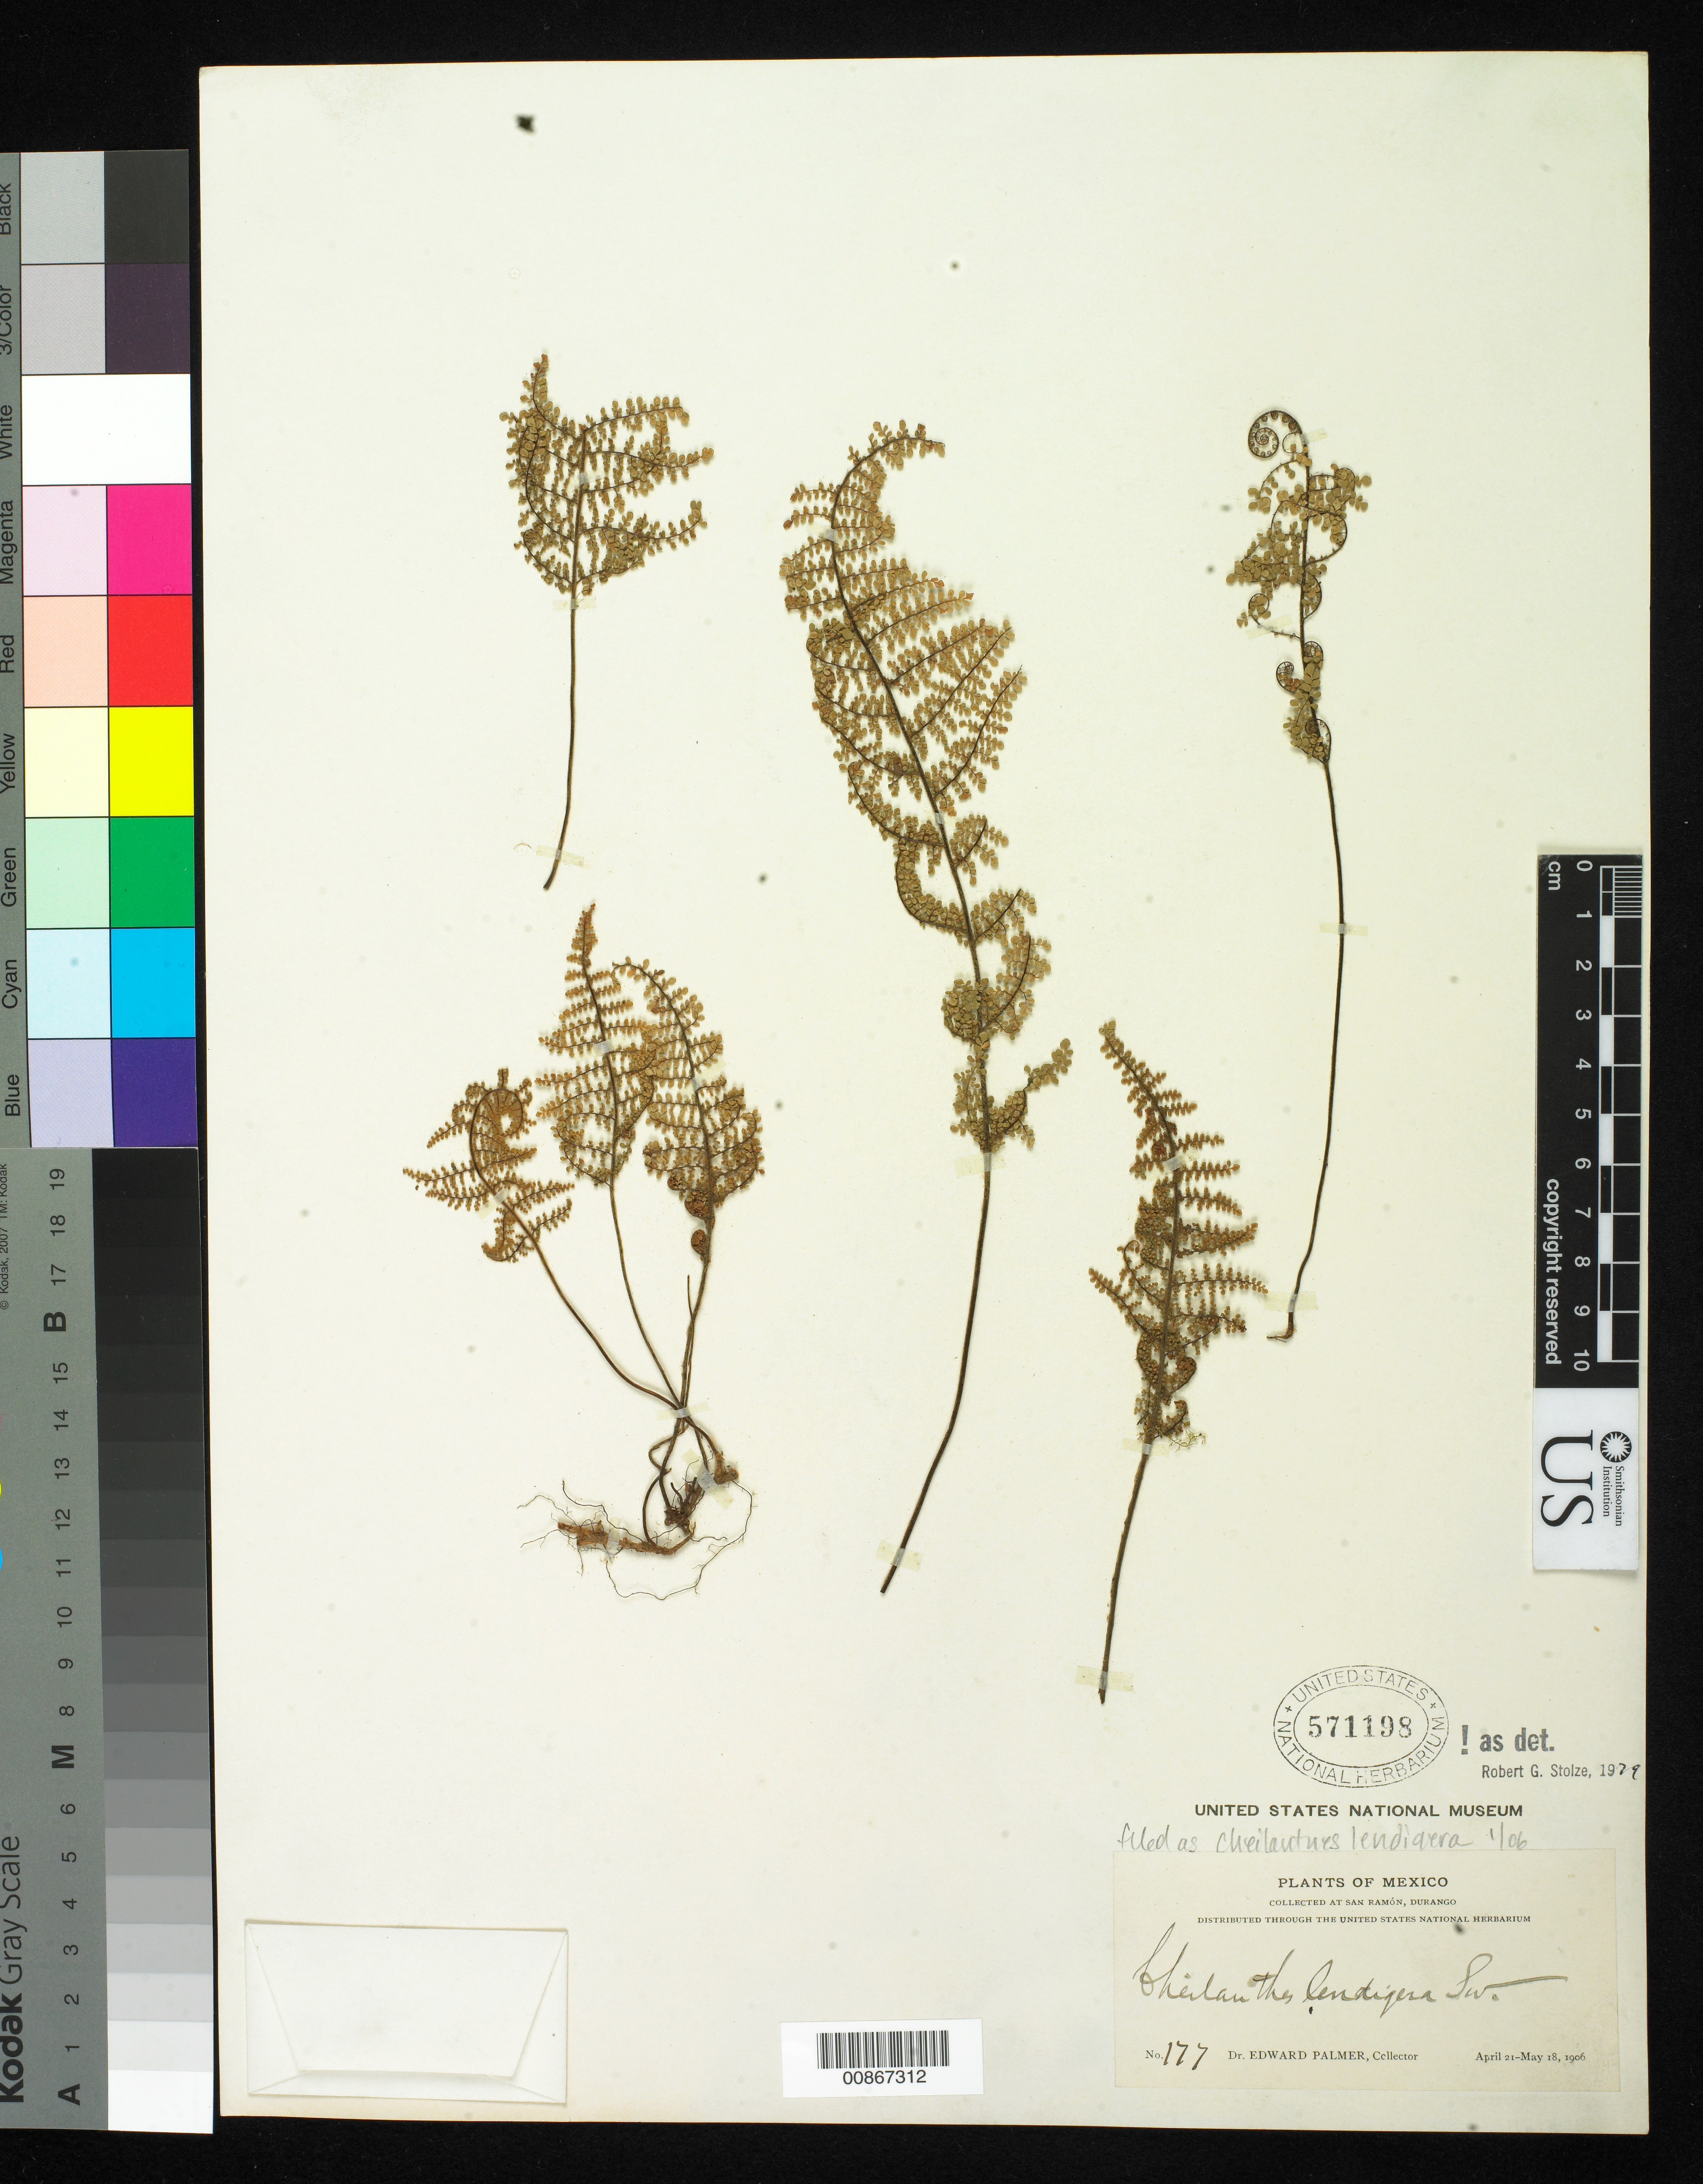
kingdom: Plantae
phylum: Tracheophyta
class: Polypodiopsida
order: Polypodiales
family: Pteridaceae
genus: Myriopteris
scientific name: Myriopteris lendigera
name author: (Cav.) J. Sm.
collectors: E. Palmer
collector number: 177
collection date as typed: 21 Apr 1906 to 18 May 1906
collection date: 1906-04-21/1906-05-18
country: Mexico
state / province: Durango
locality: San Ramón, Durango.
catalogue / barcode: US 571198